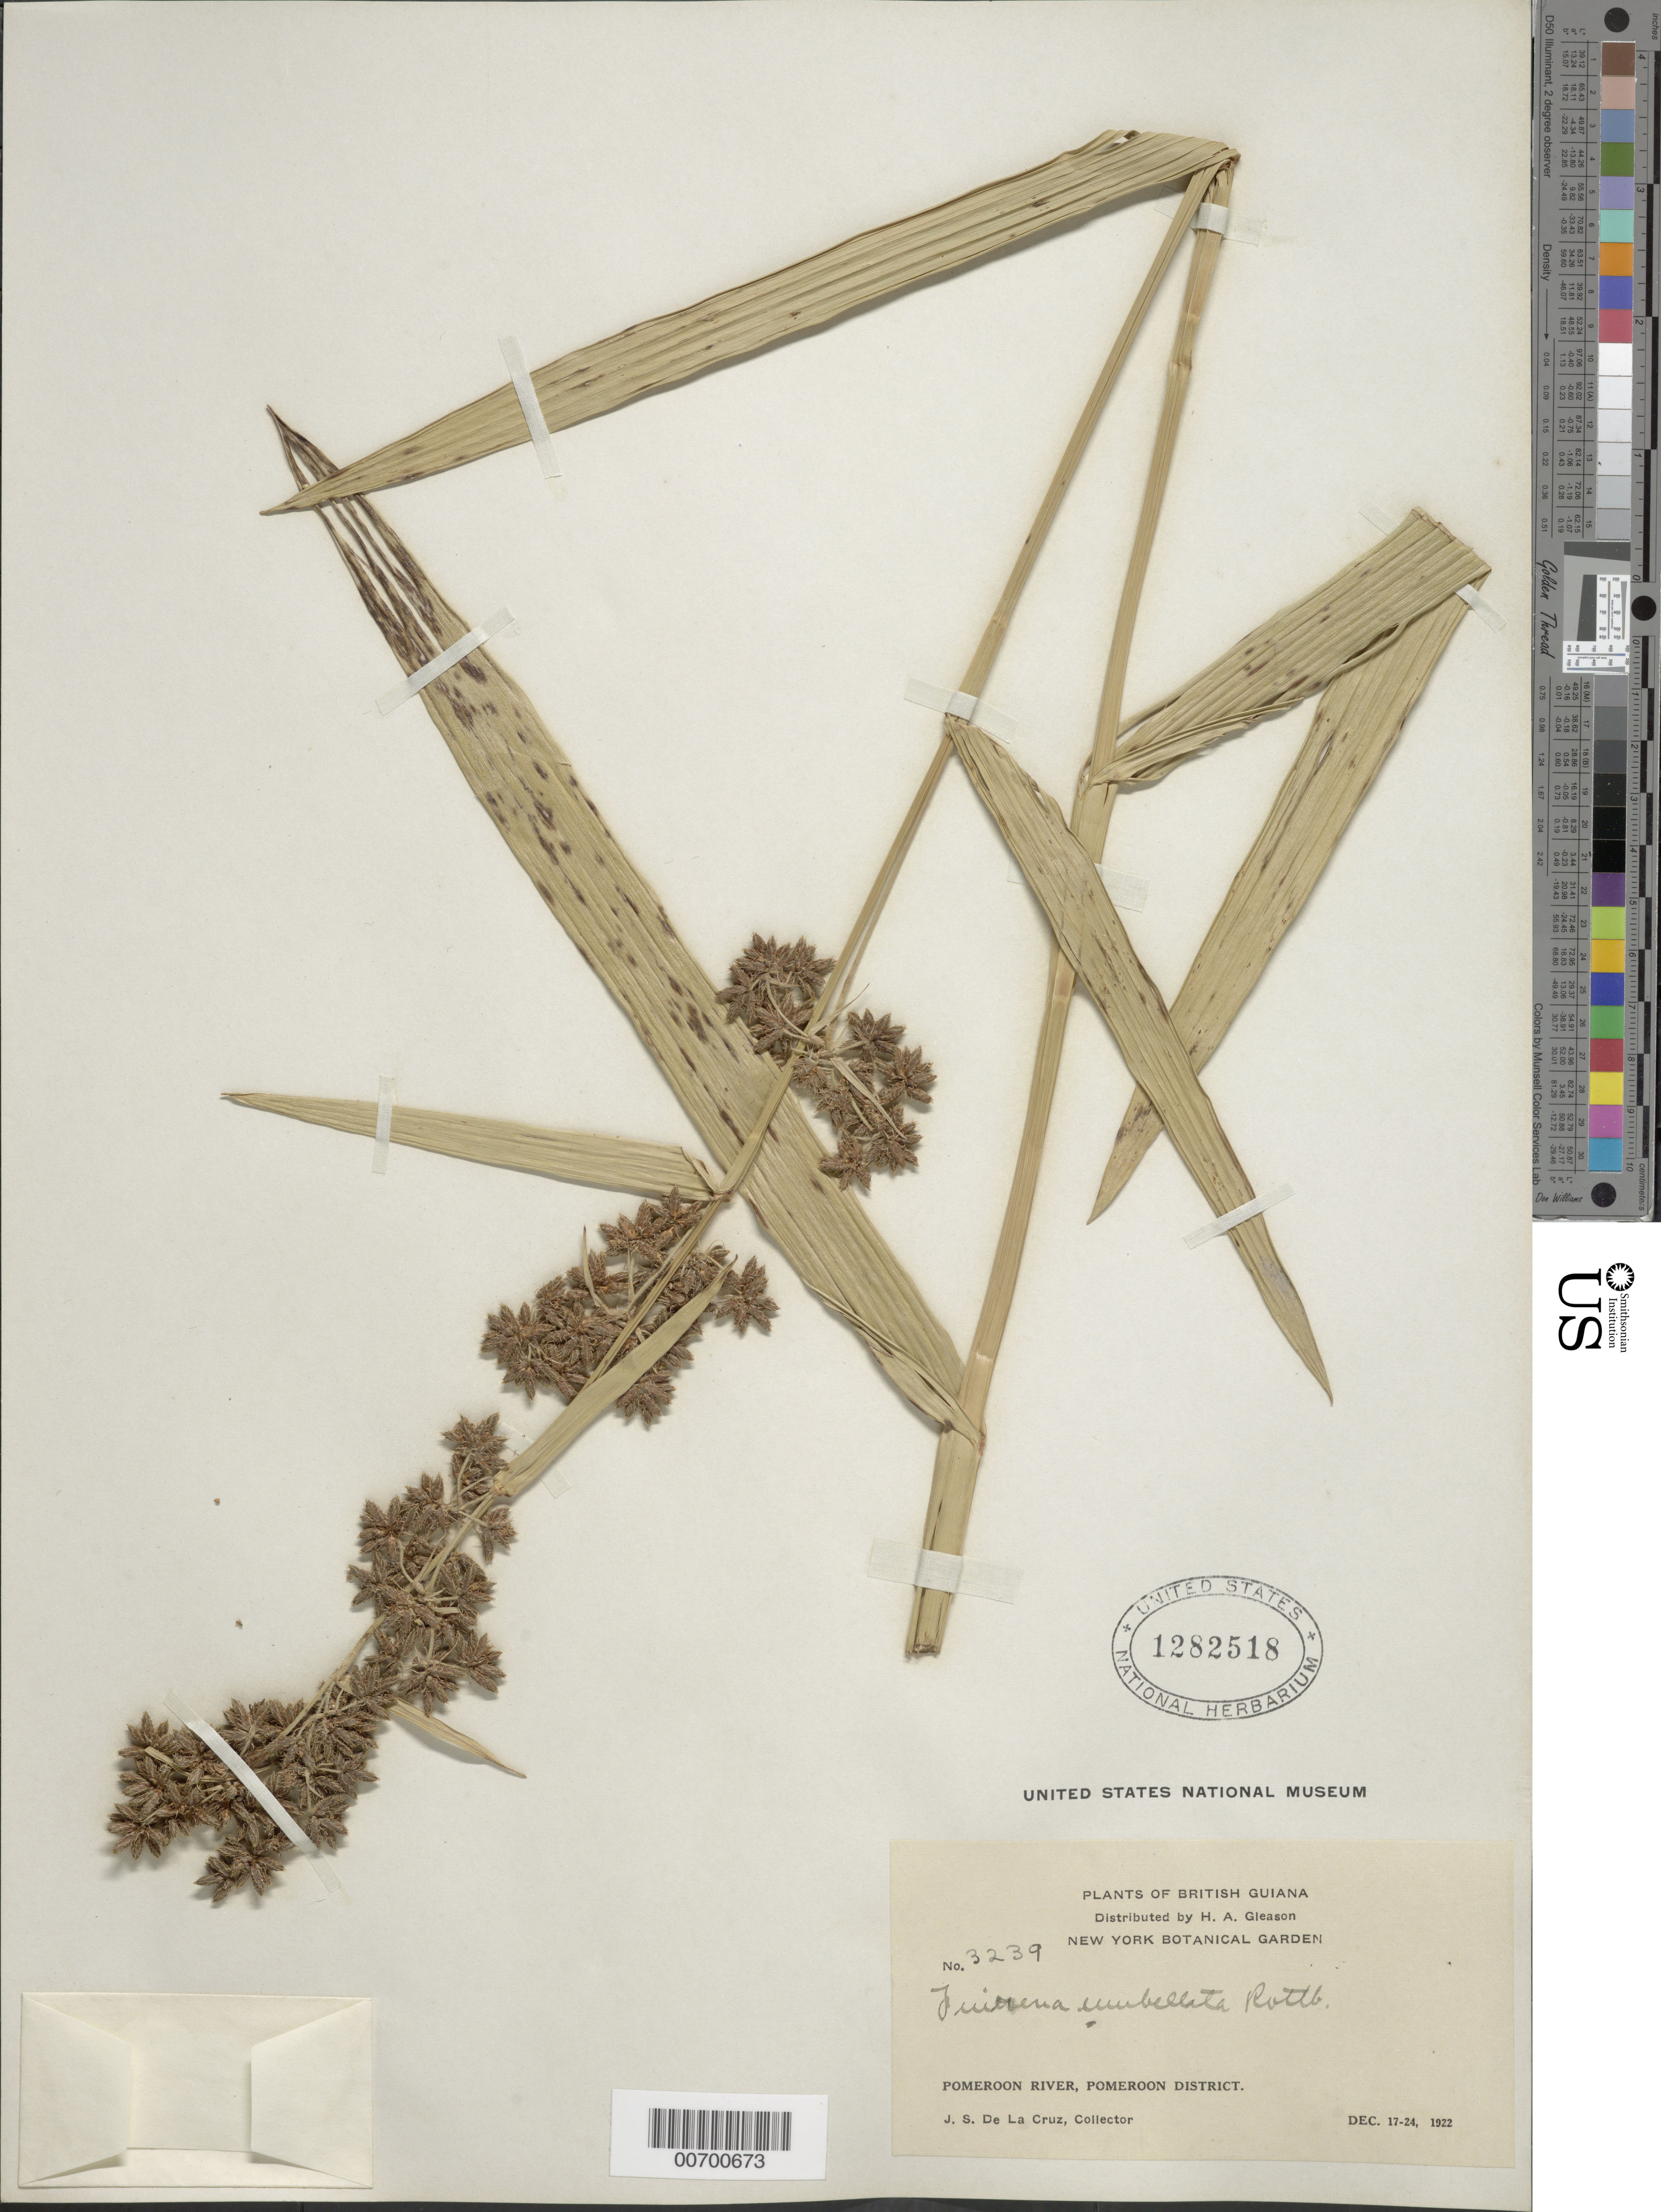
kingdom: Plantae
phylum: Tracheophyta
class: Liliopsida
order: Poales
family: Cyperaceae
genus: Fuirena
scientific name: Fuirena umbellata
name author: Rottb.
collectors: J. S. de la Cruz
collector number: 3239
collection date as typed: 17-Dec-22 to 24-Dec-22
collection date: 1922-12-17/1922-12-24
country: Guyana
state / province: Pomeroon-Supenaam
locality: Pomeroon R.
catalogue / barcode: US 1282518